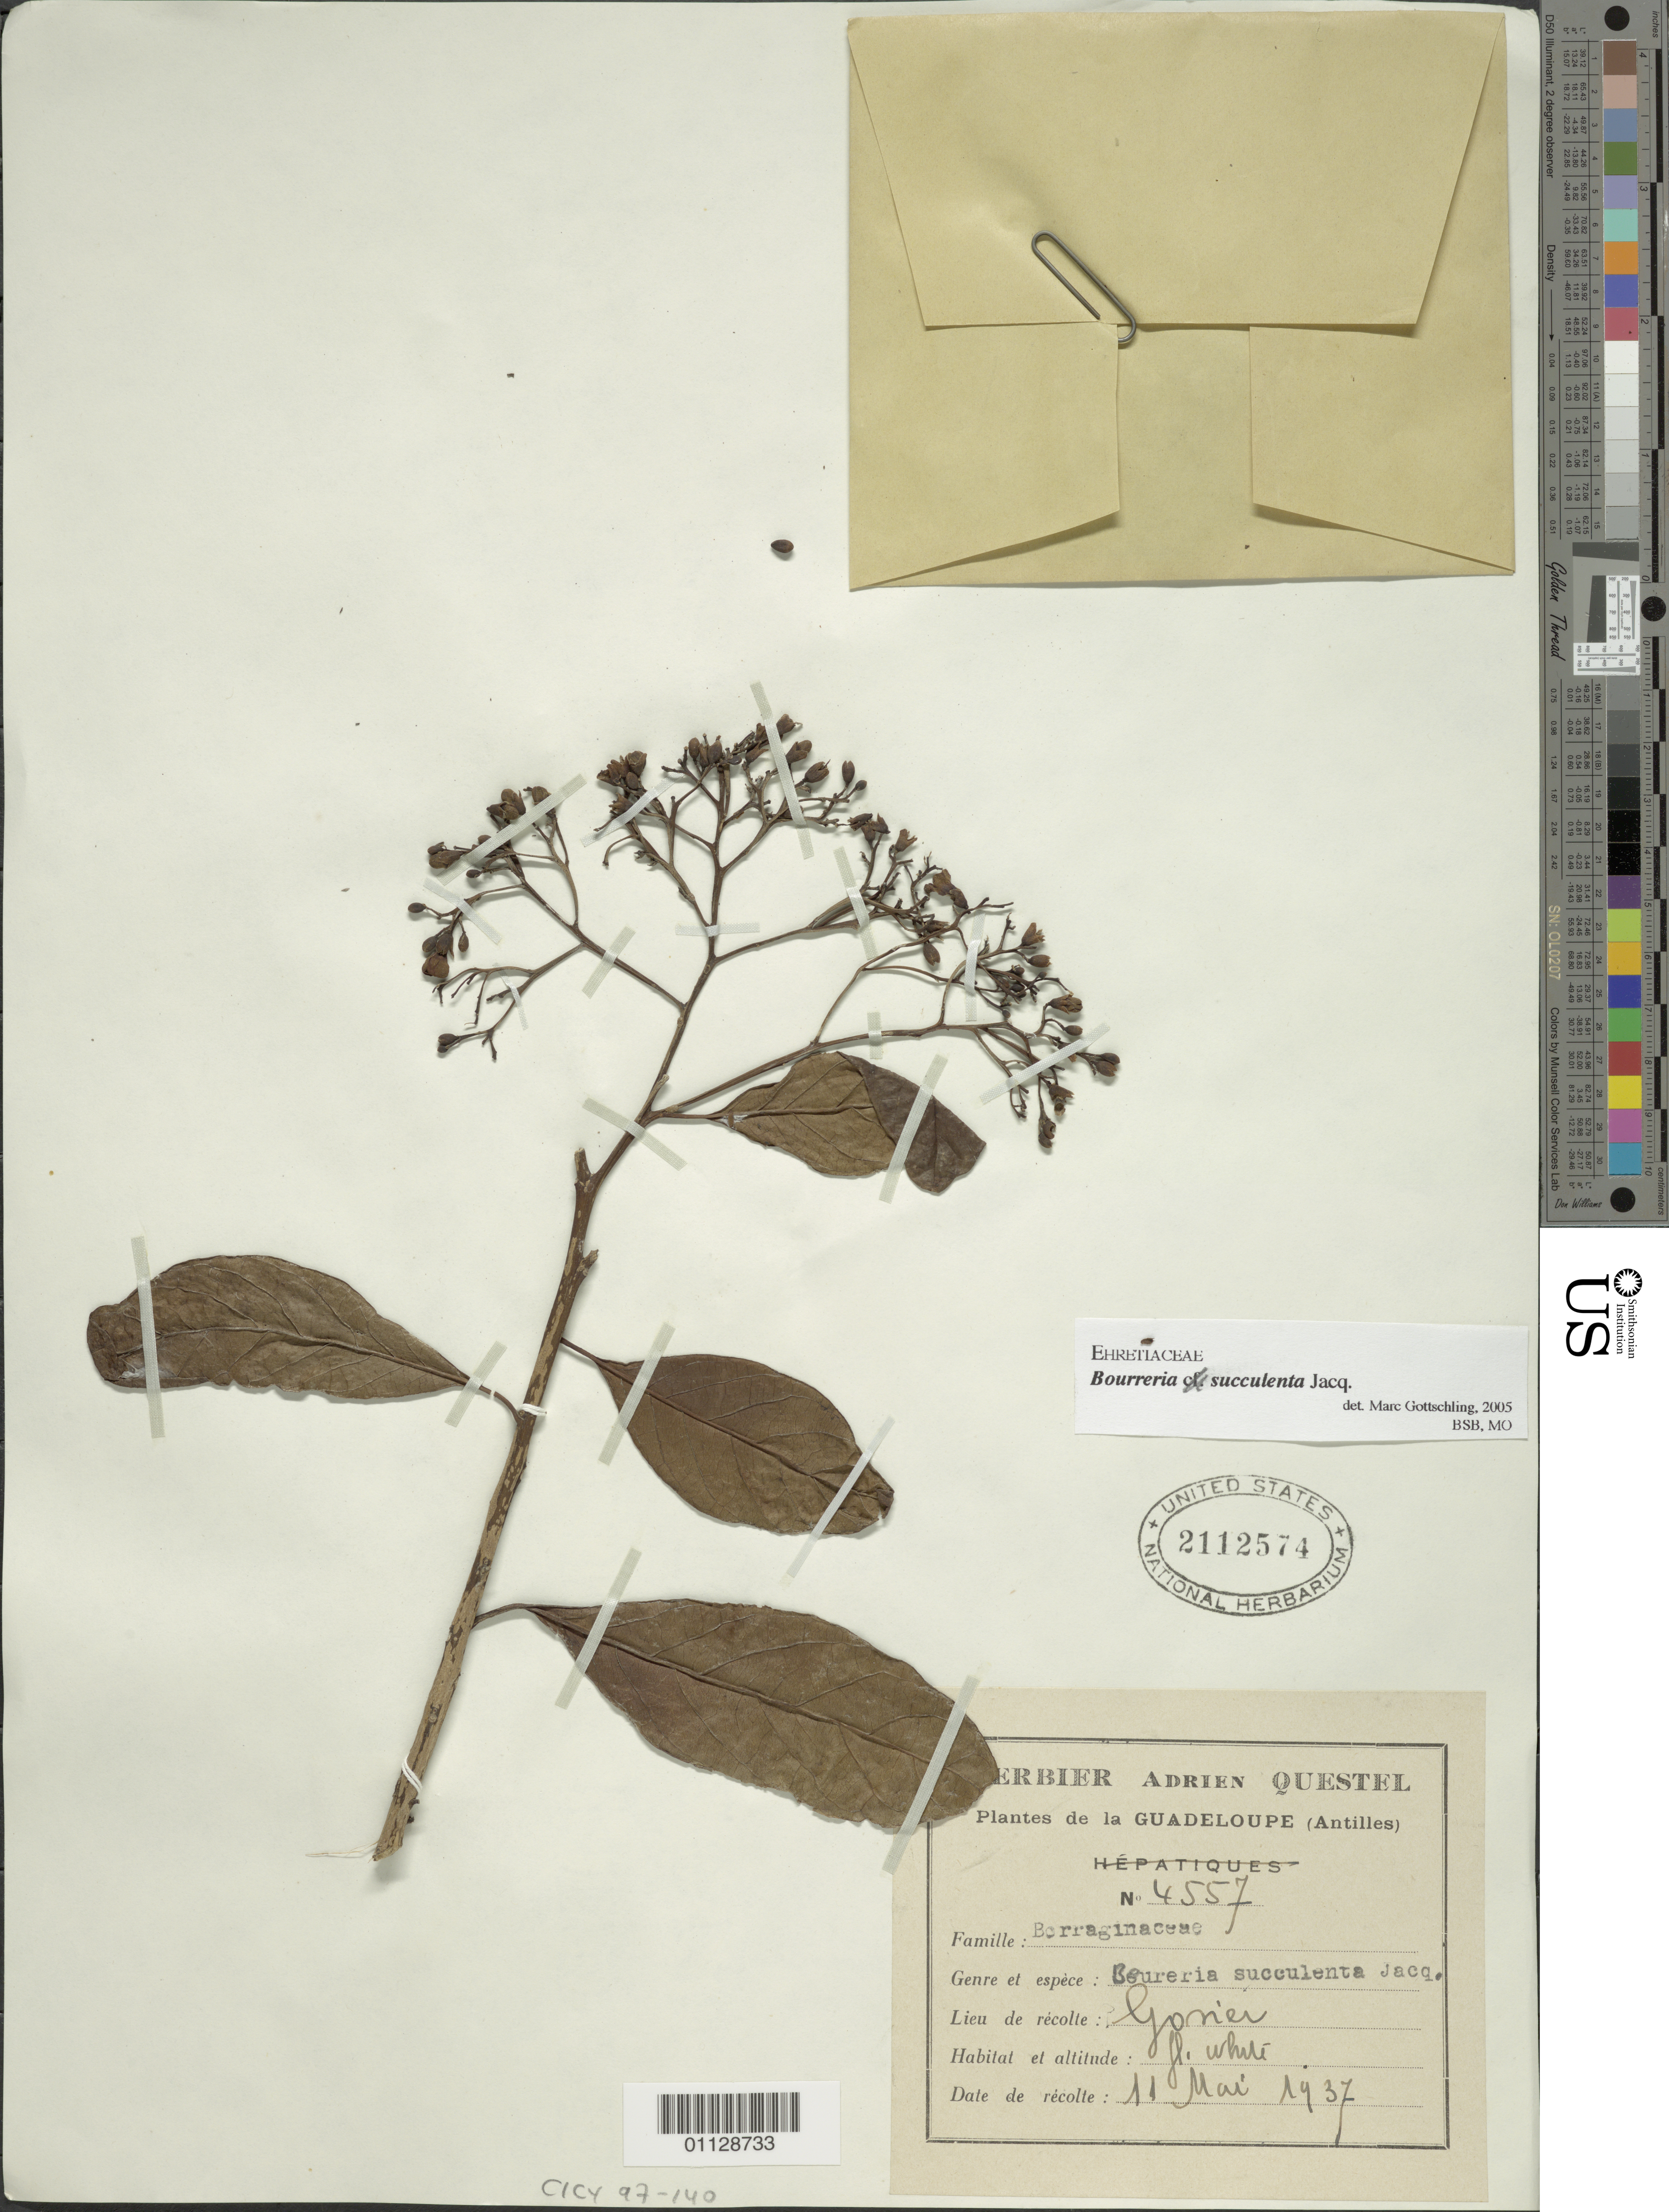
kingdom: Plantae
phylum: Tracheophyta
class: Magnoliopsida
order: Boraginales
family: Ehretiaceae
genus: Bourreria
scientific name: Bourreria succulenta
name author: Jacq.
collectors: A. Questel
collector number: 4557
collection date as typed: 11 May 1937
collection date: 1937-05-11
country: Guadeloupe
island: Grande Terre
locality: Gosier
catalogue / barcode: US 2112574